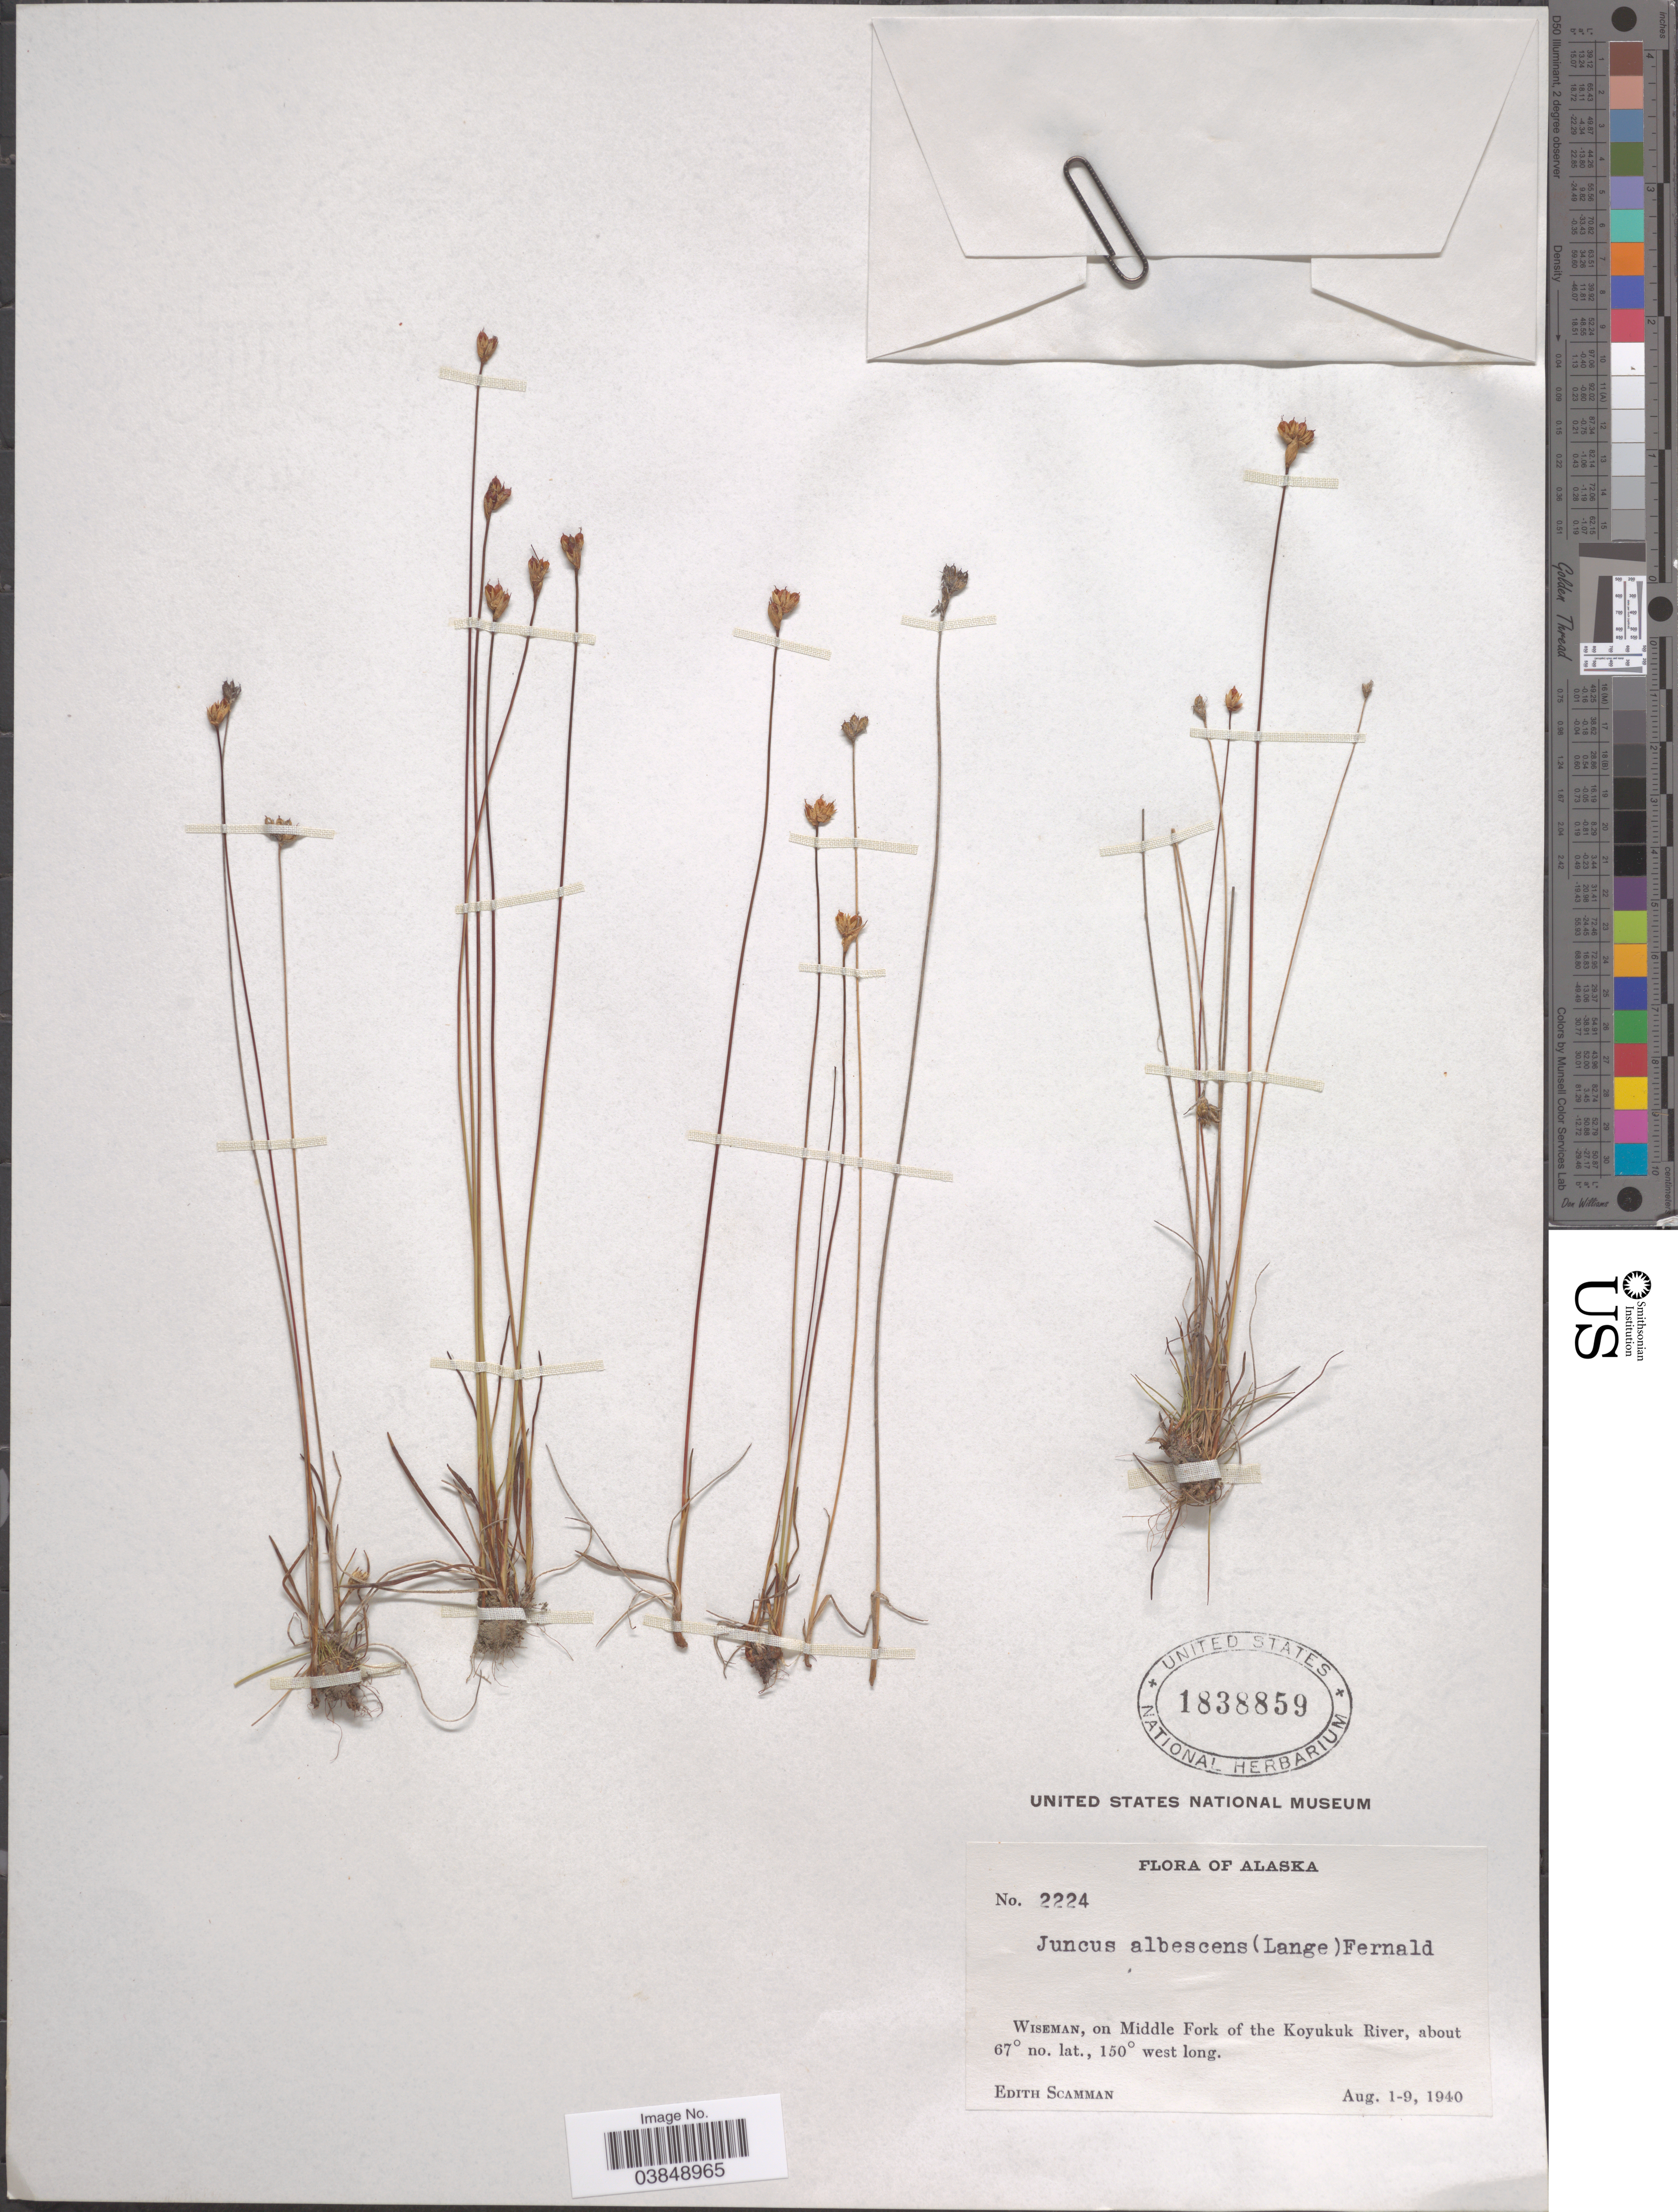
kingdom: Plantae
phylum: Tracheophyta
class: Liliopsida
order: Poales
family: Juncaceae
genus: Juncus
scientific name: Juncus albescens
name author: Fernald & Lange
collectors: E. Scamman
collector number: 2224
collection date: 1940-08-01/1940-08-09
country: United States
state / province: Alaska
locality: Wiseman, on Middle fork of the Koyukuk River.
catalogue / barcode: US 1838859